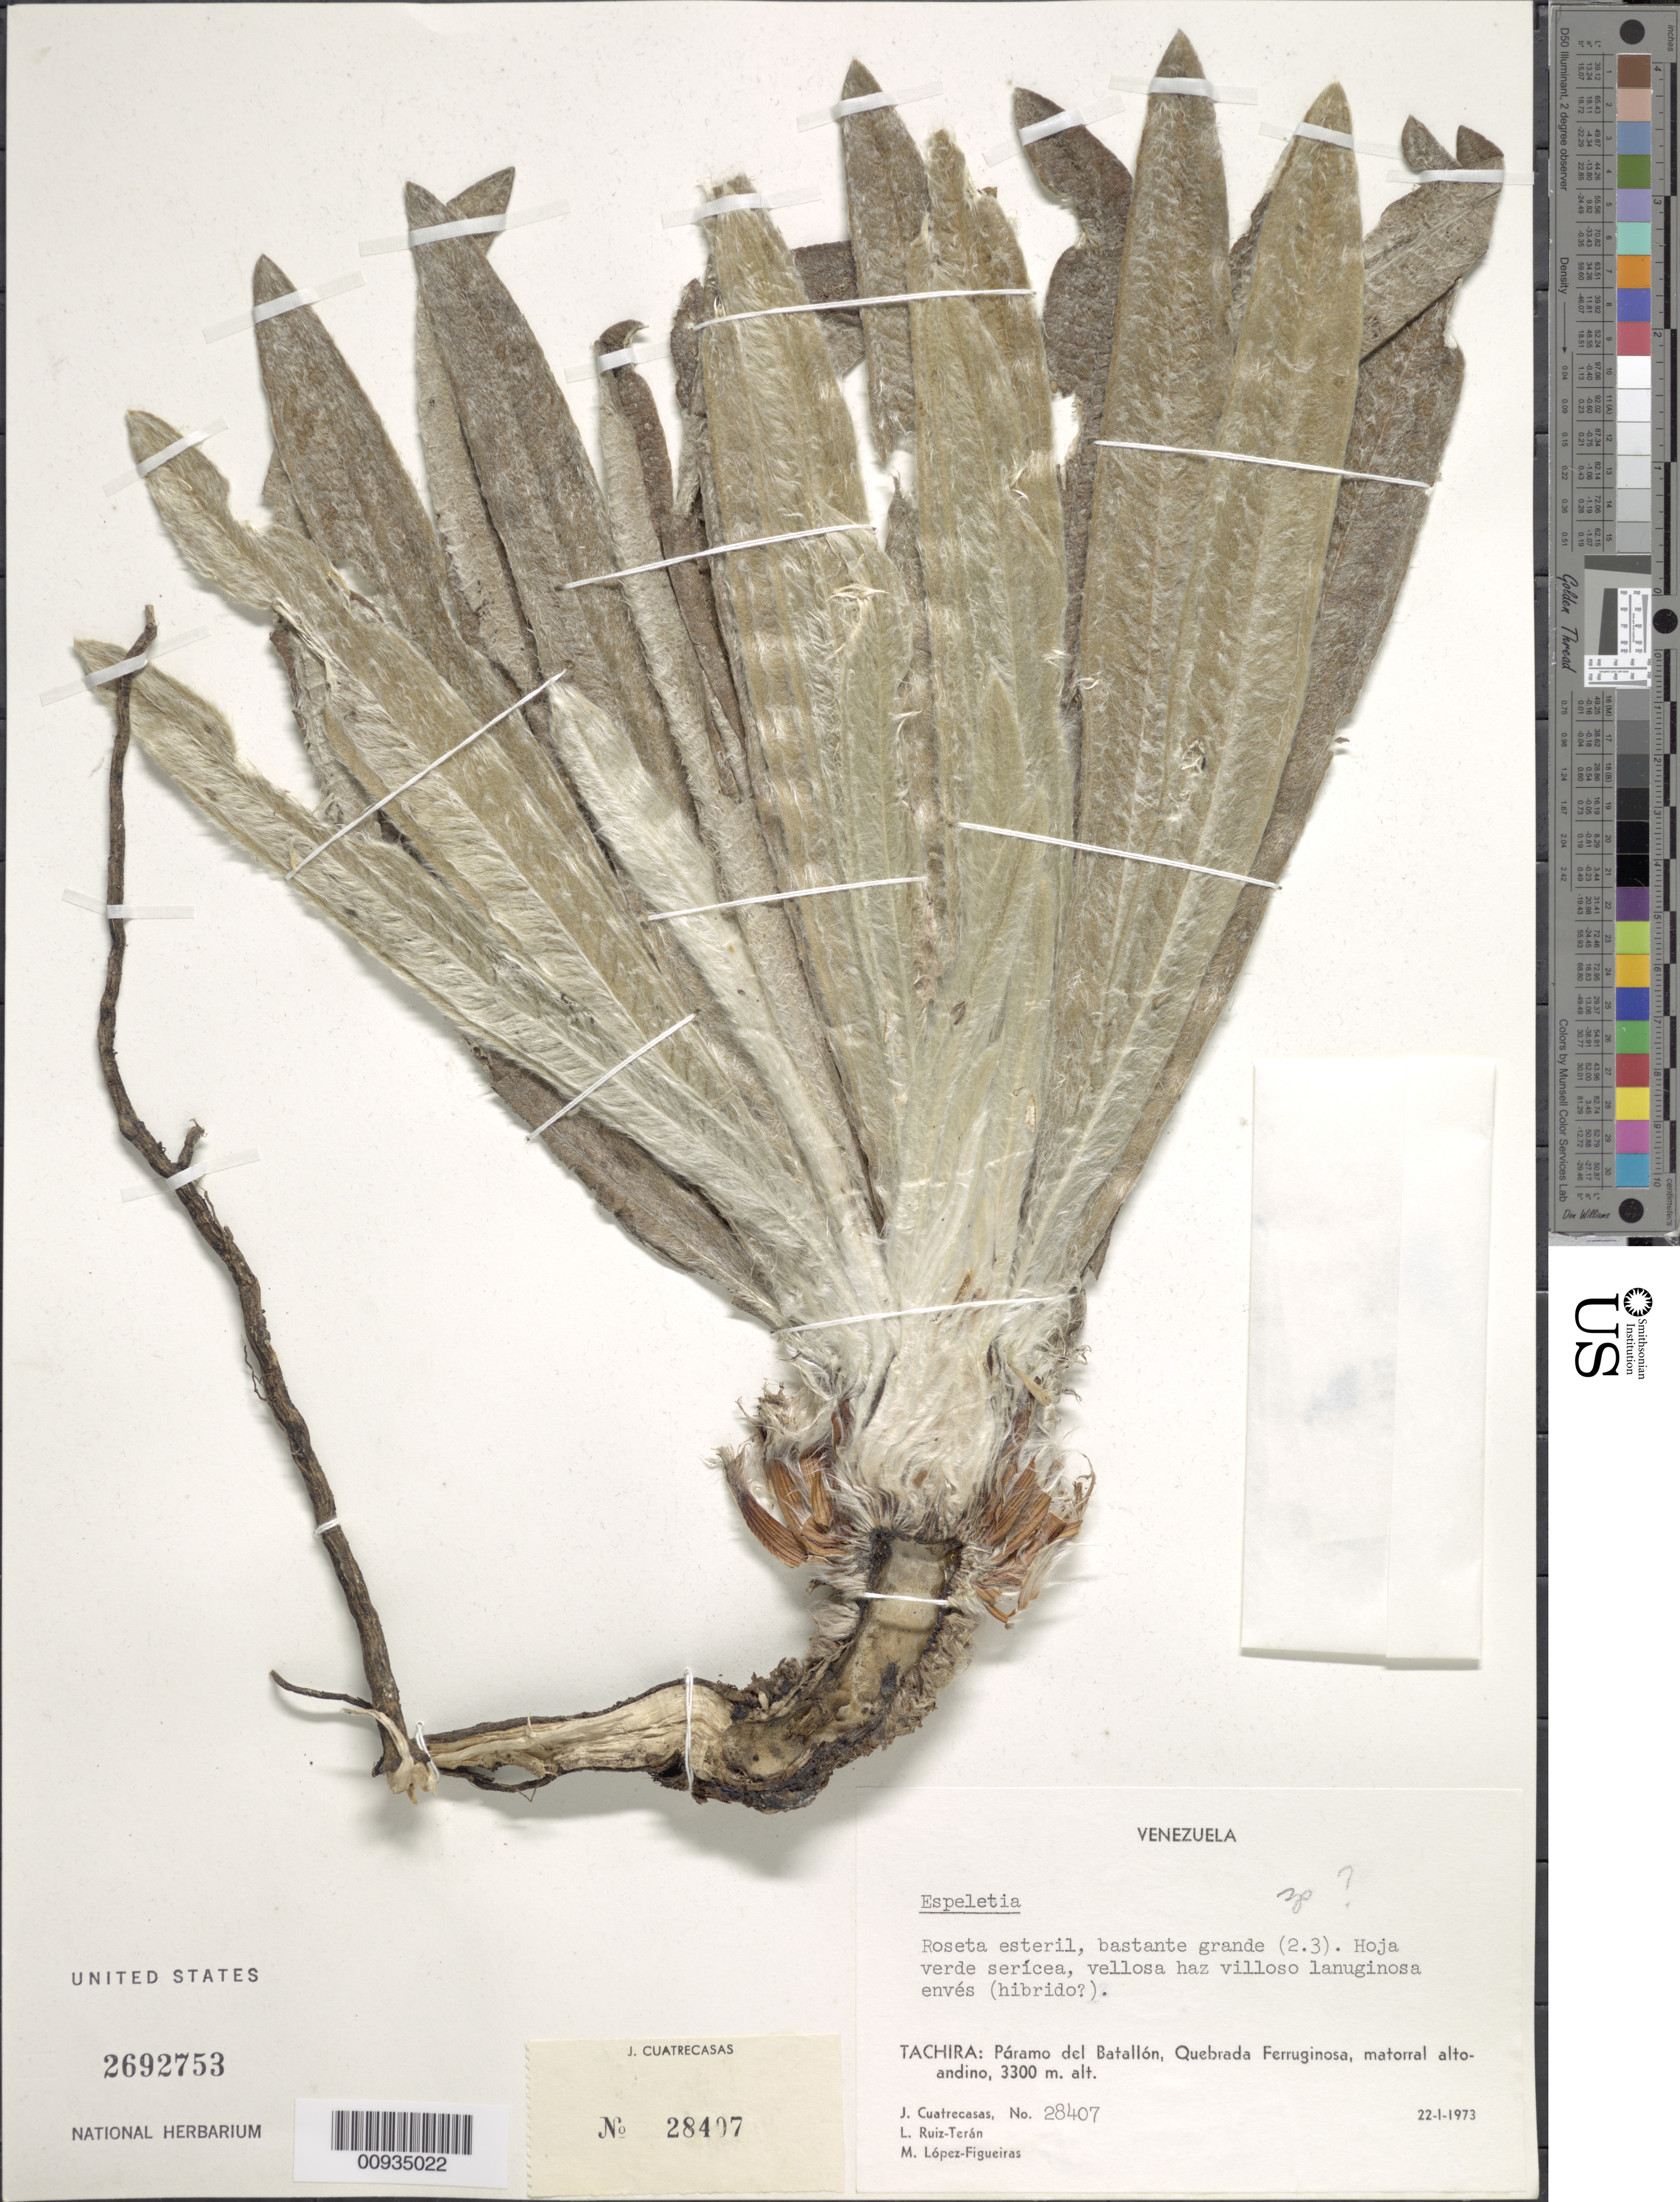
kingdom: Plantae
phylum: Tracheophyta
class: Magnoliopsida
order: Asterales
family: Asteraceae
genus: Espeletiopsis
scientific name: Espeletiopsis sp.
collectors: J. Cuatrecasas, L. E. Ruíz-Terán & M. López Figueiras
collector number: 28407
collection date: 1973-01-22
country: Venezuela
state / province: Táchira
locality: Páramo del Batallón. Quebrada Ferruginosa.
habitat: Matorral altoandino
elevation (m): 3300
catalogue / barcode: US 2692753